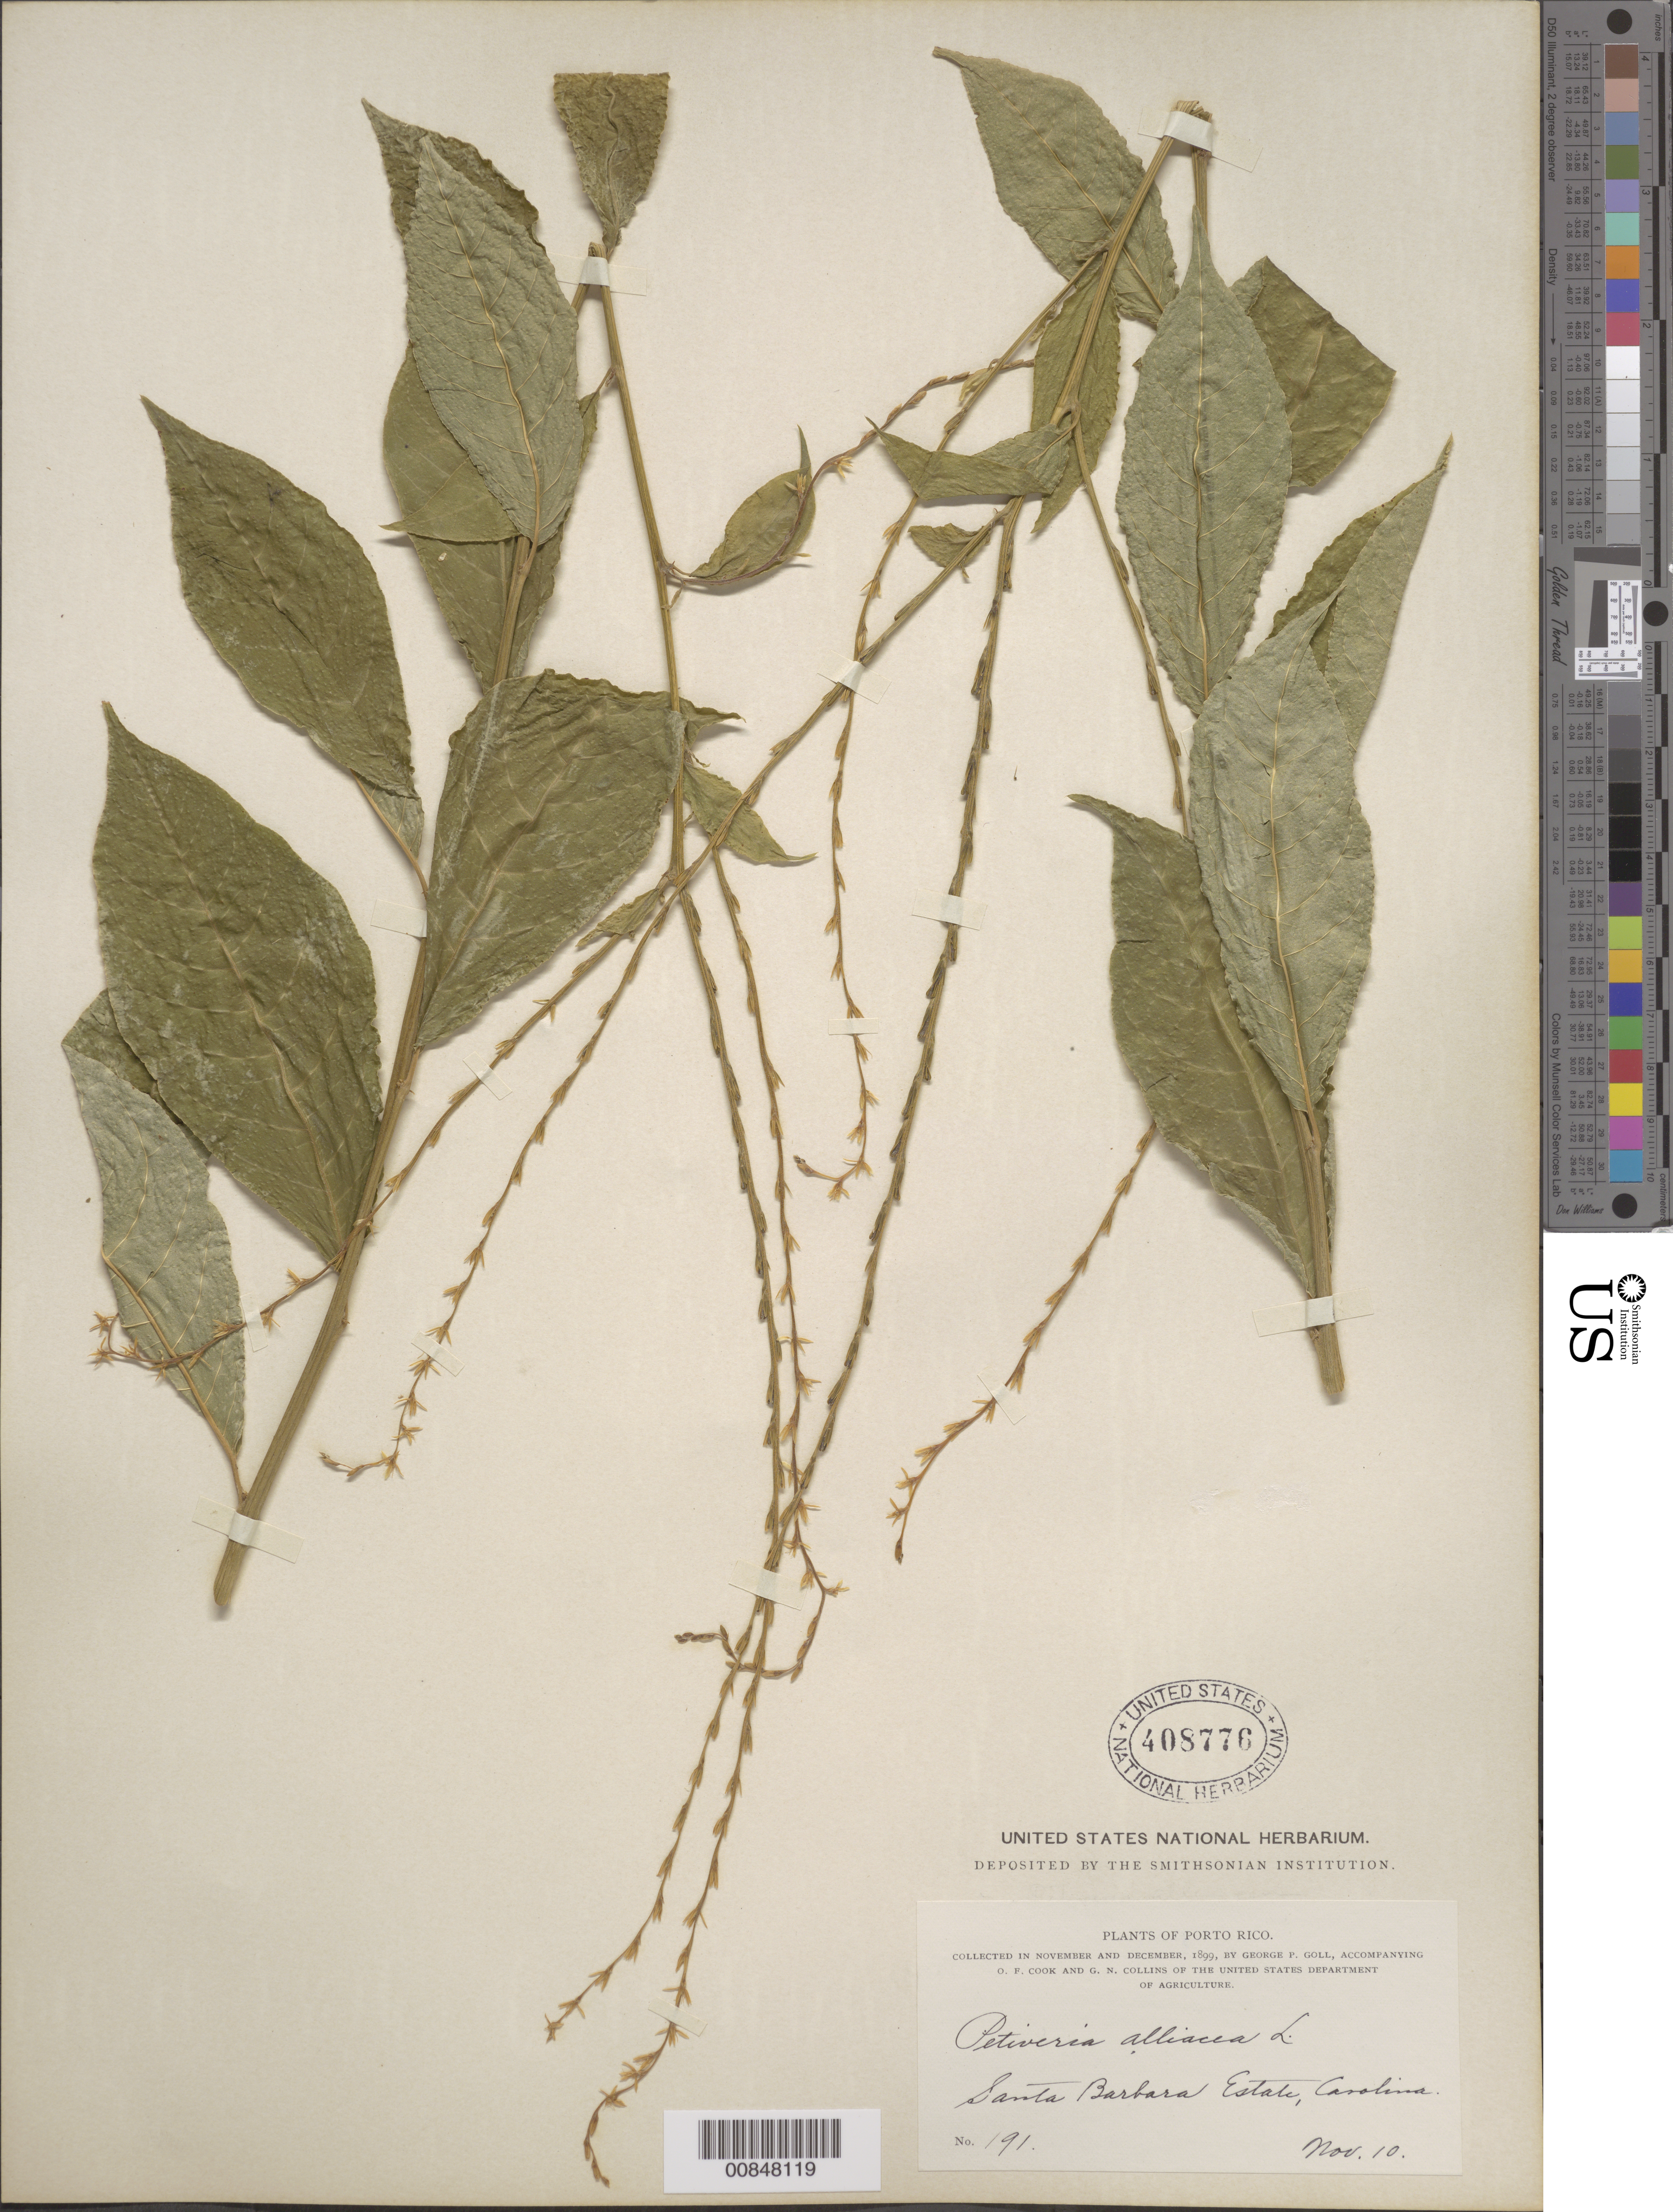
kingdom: Plantae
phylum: Tracheophyta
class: Magnoliopsida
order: Caryophyllales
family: Phytolaccaceae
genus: Petiveria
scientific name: Petiveria alliacea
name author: L.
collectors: G. Goll, O. F. Cook & G. N. Collins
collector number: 191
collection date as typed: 10 Nov 1899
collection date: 1899-11-10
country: Puerto Rico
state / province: Carolina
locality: Santa Barbara Estate, Carolina.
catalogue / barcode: US 408776